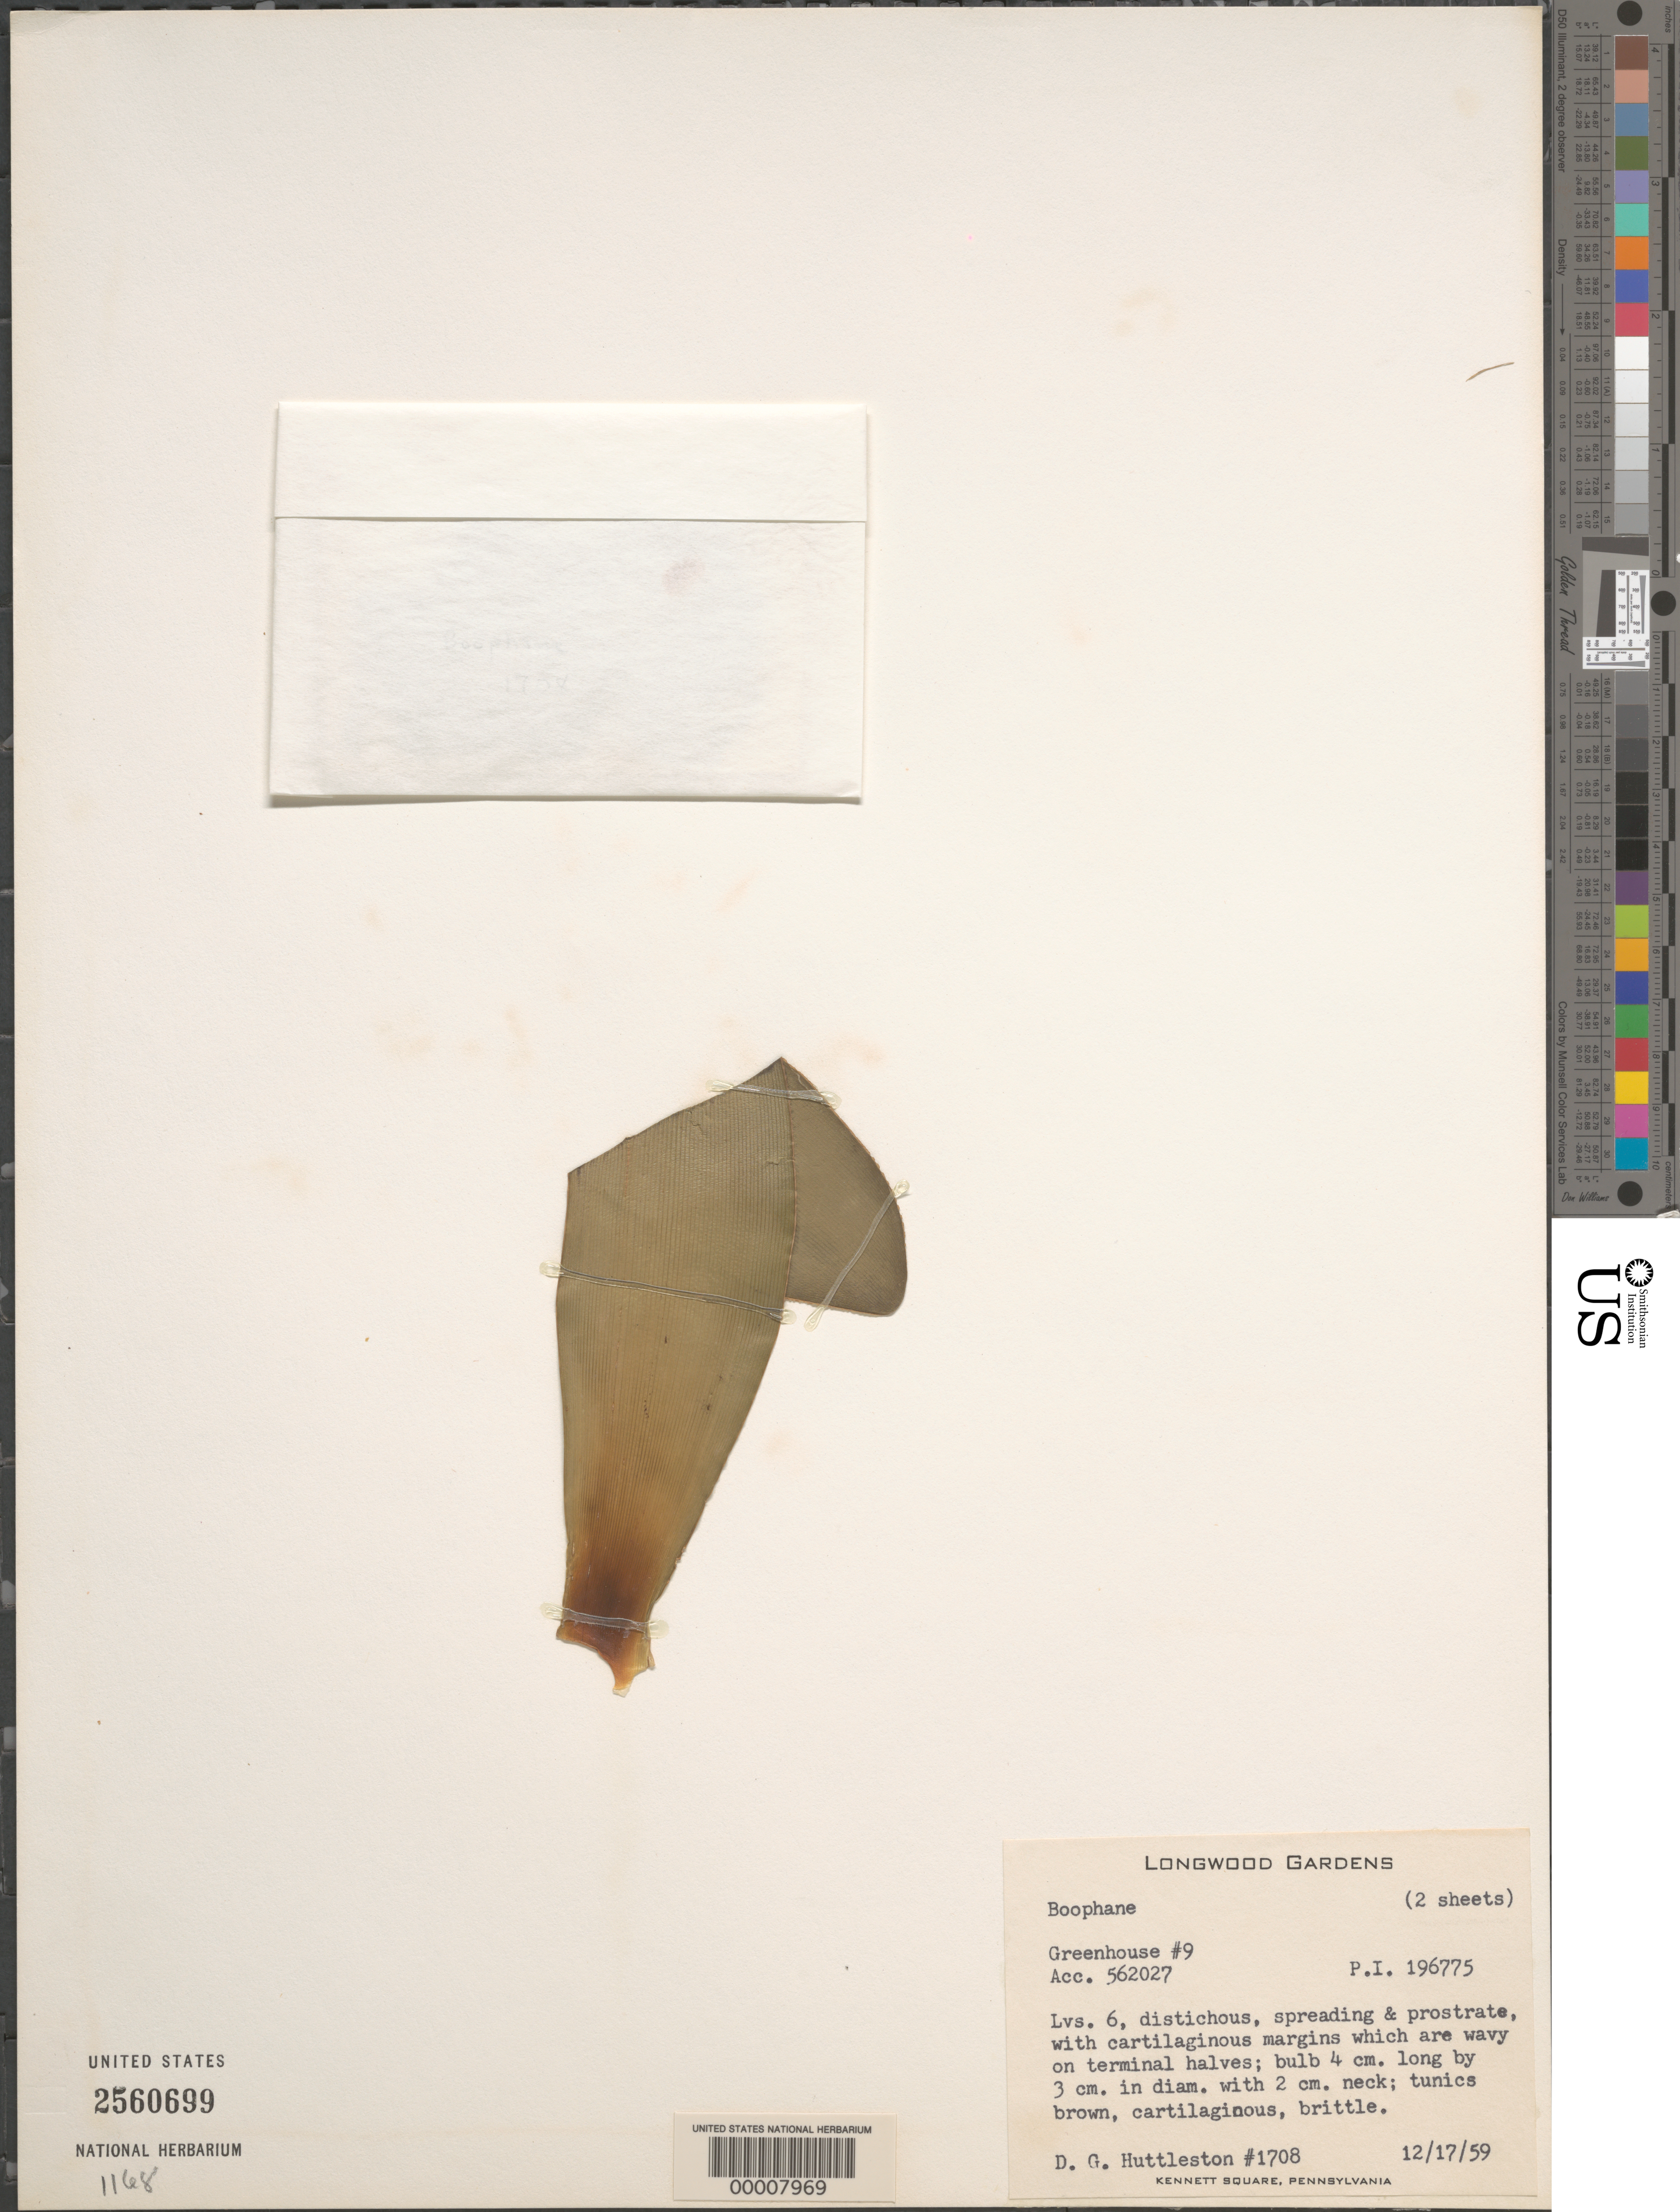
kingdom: Plantae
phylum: Tracheophyta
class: Liliopsida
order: Asparagales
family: Amaryllidaceae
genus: Boophone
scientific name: Boophone sp.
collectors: D. G. Huttleston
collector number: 1708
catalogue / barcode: US 2560699